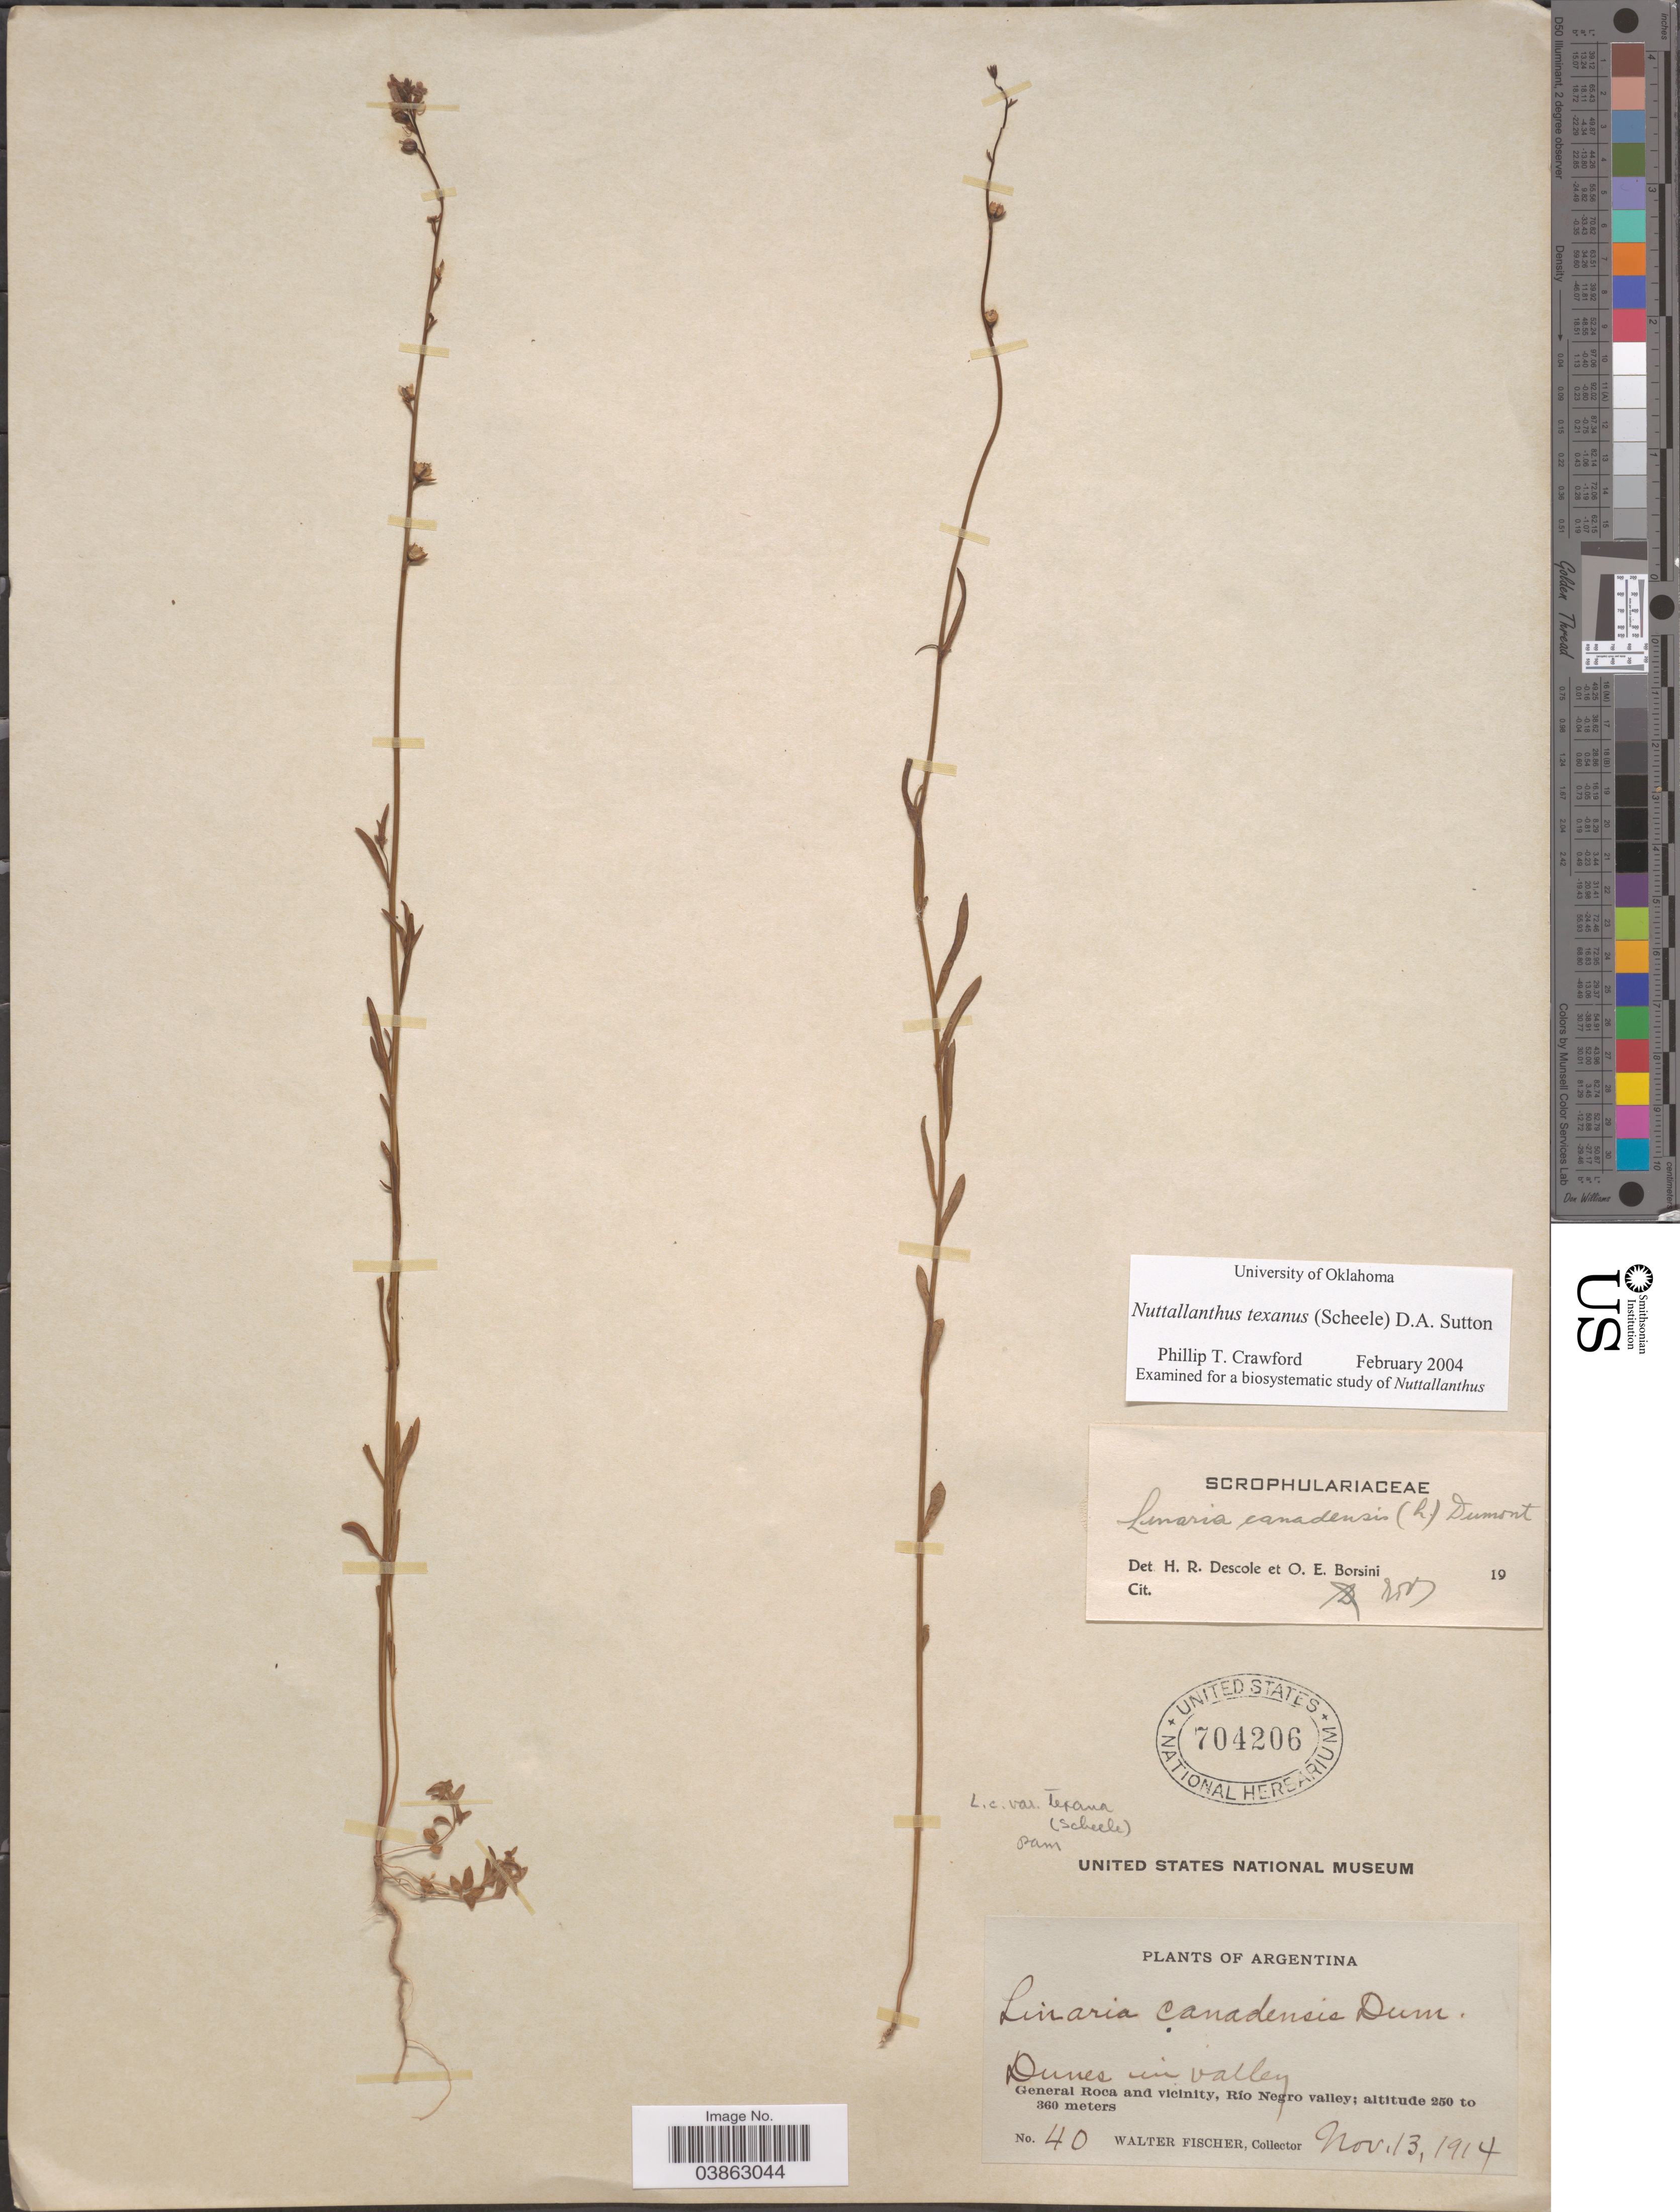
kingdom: Plantae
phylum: Tracheophyta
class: Magnoliopsida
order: Lamiales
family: Plantaginaceae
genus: Linaria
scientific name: Linaria texana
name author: Scheele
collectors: W. Fischer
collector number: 40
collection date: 1914-11-13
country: Argentina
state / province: Rio Negro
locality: General Roca and vicinity, Río Negro valley.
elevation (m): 250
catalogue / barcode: US 704206